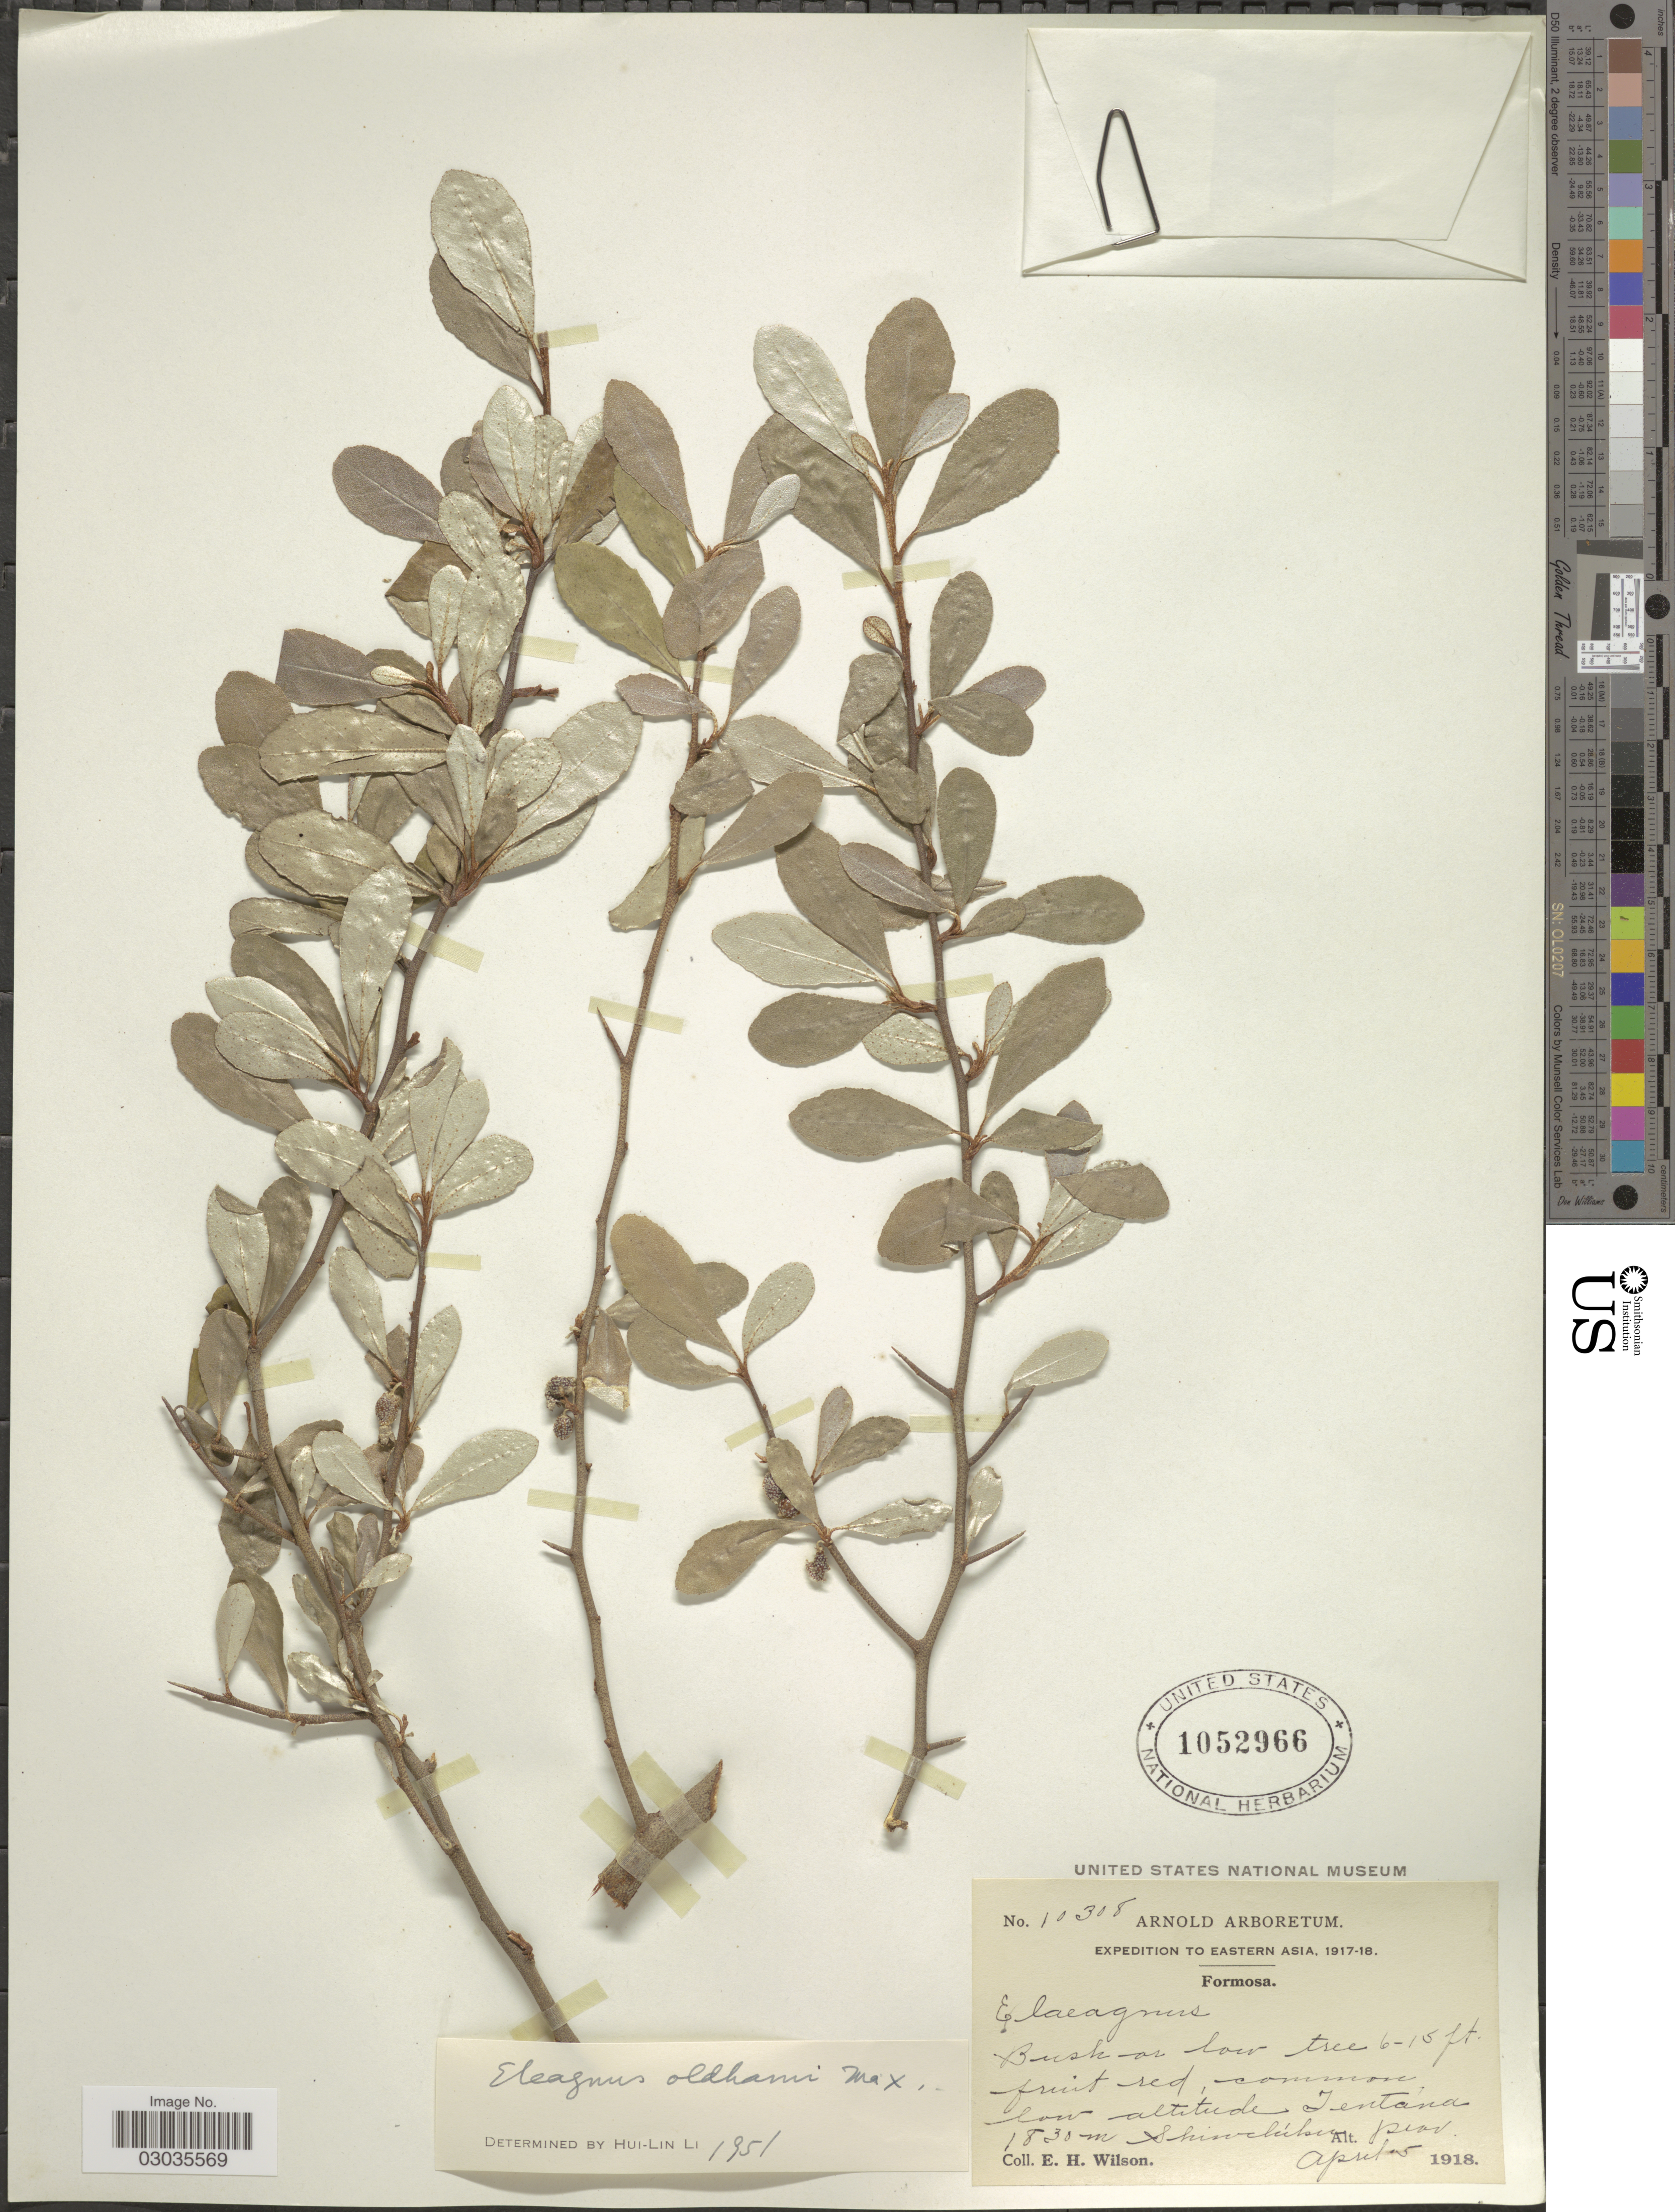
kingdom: Plantae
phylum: Tracheophyta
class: Magnoliopsida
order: Rosales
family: Elaeagnaceae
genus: Elaeagnus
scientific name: Elaeagnus oldhamii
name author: Maxim.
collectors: E. Wilson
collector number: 10308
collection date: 1918-04-05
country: Taiwan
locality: Eastern Asia. Formosa. Tentana. Shinchindo prov.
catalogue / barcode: US 1052966